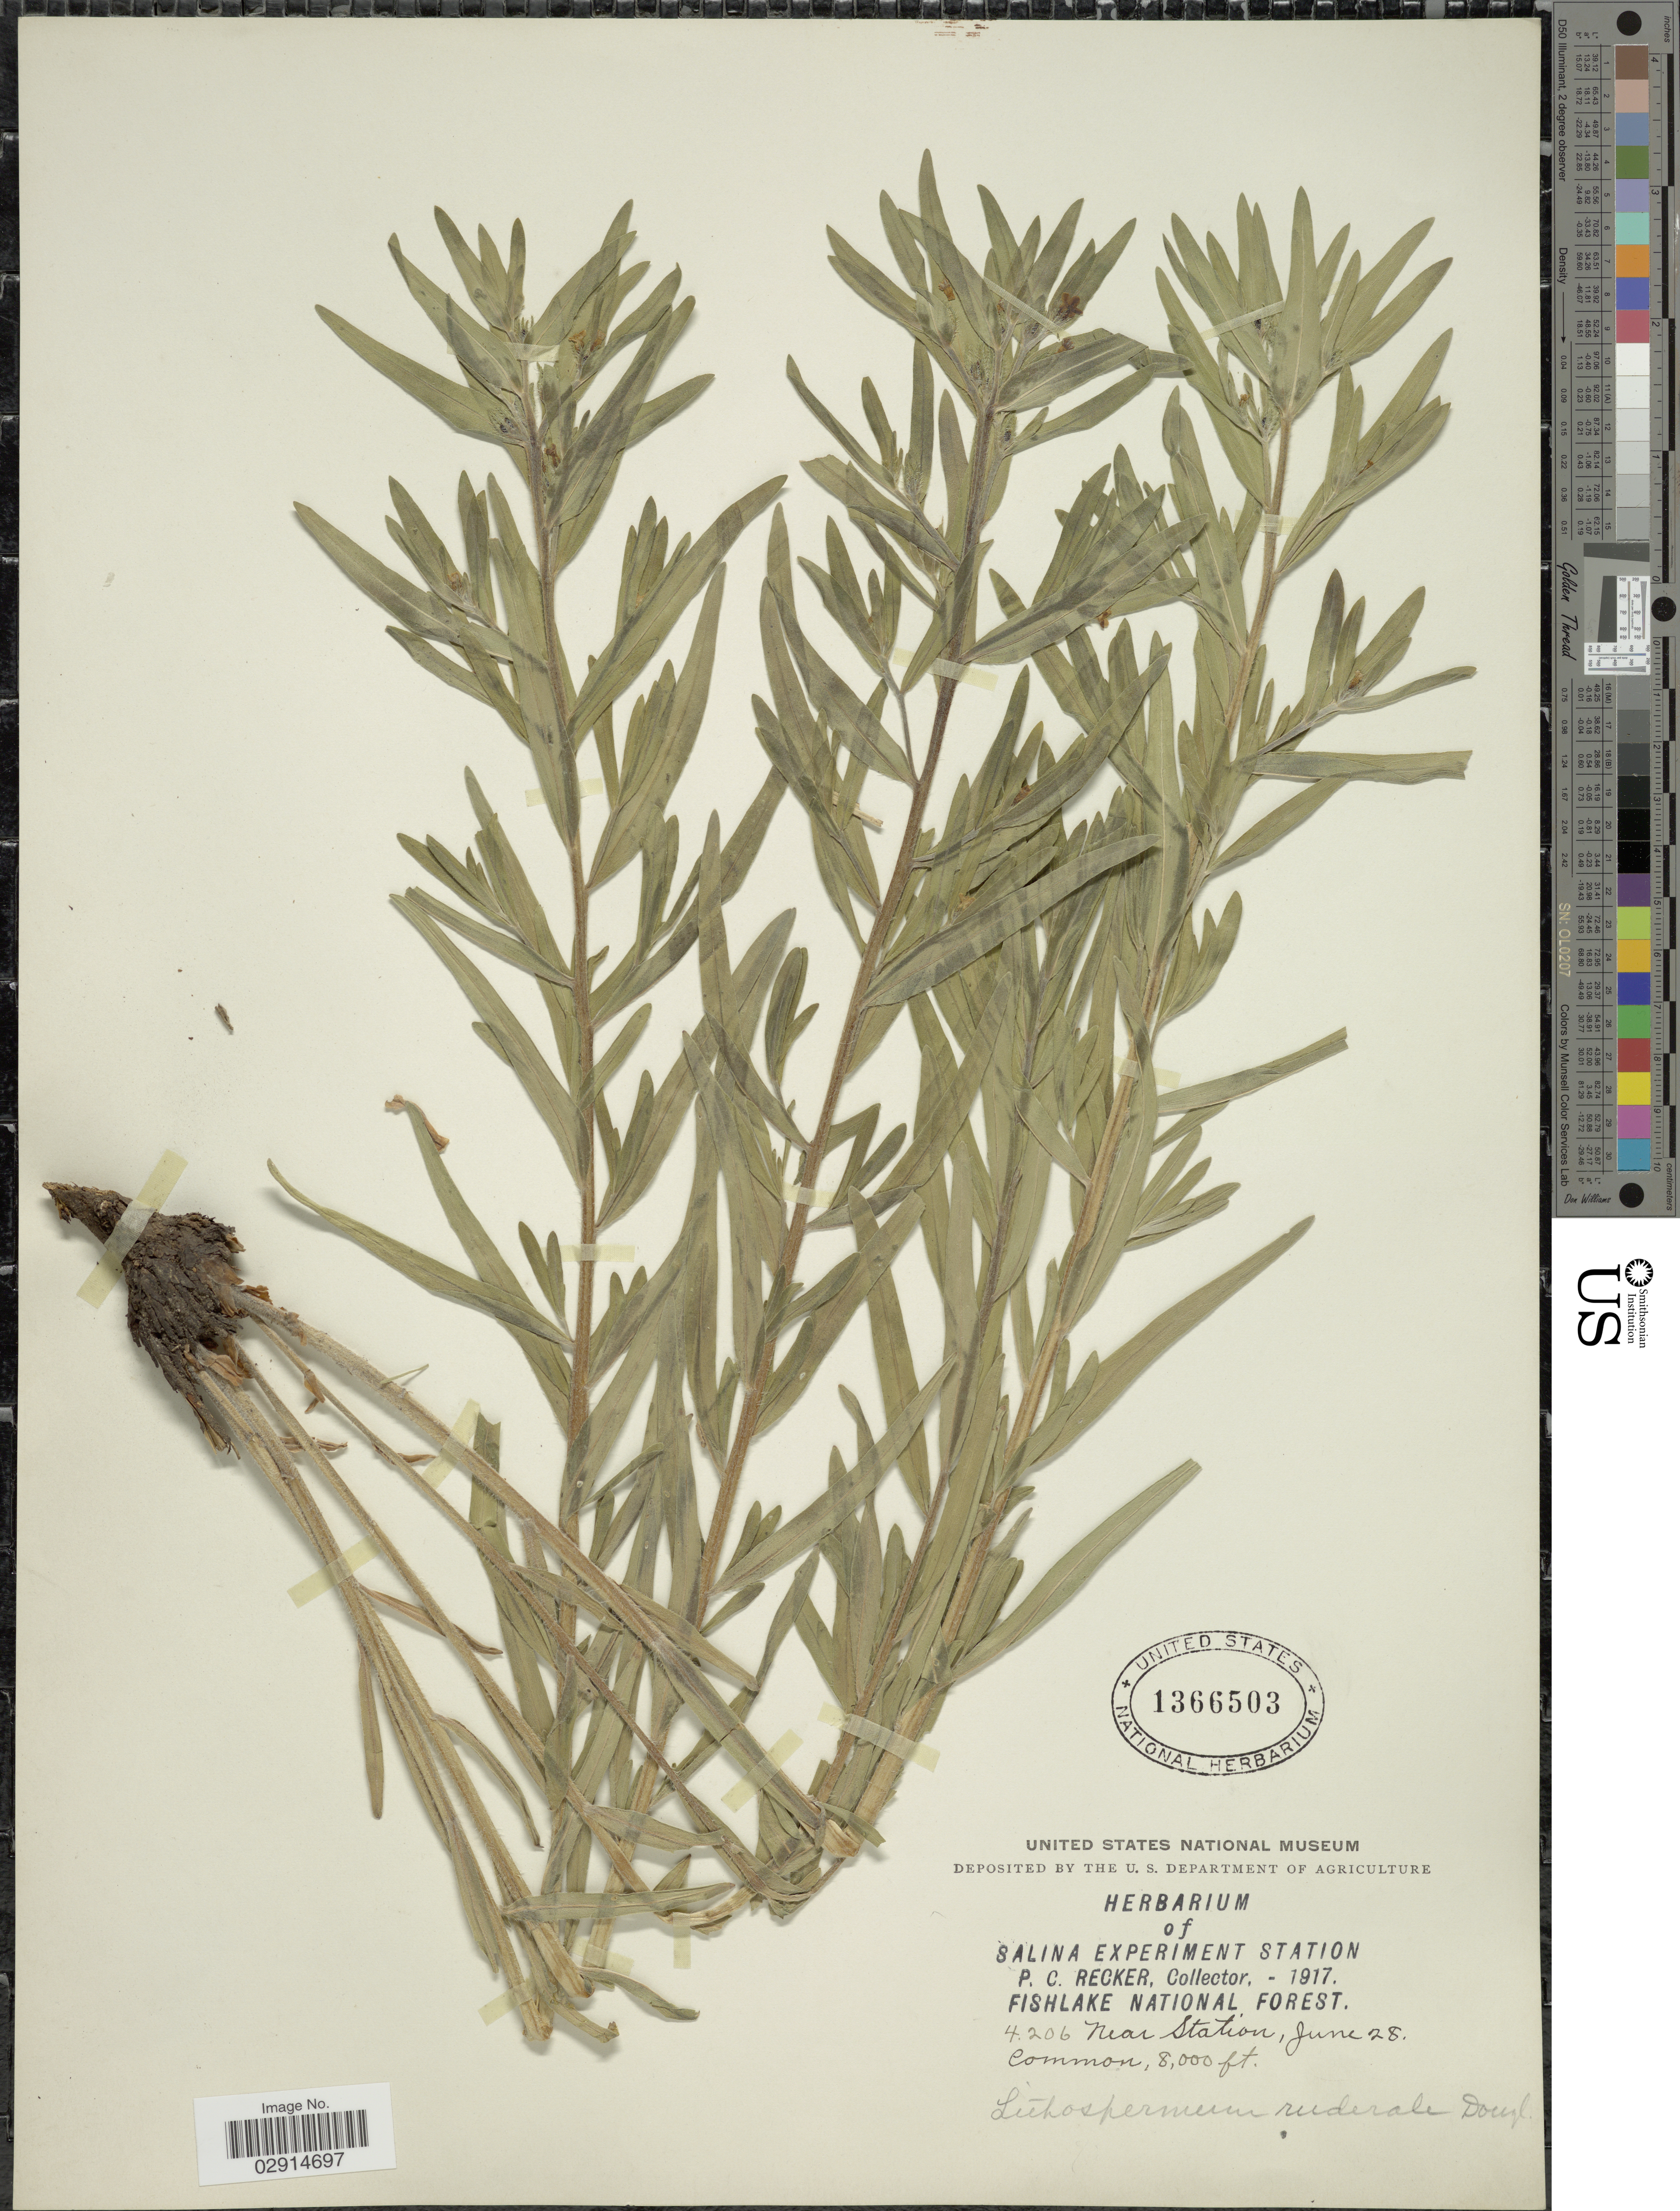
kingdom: Plantae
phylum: Tracheophyta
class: Magnoliopsida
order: Boraginales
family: Boraginaceae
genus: Lithospermum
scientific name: Lithospermum ruderale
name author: Douglas ex Lehm.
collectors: P. Recker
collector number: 4206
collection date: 1917-06-28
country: United States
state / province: Utah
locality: Fishlake National Forest, Near Station.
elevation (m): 2438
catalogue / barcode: US 1366503